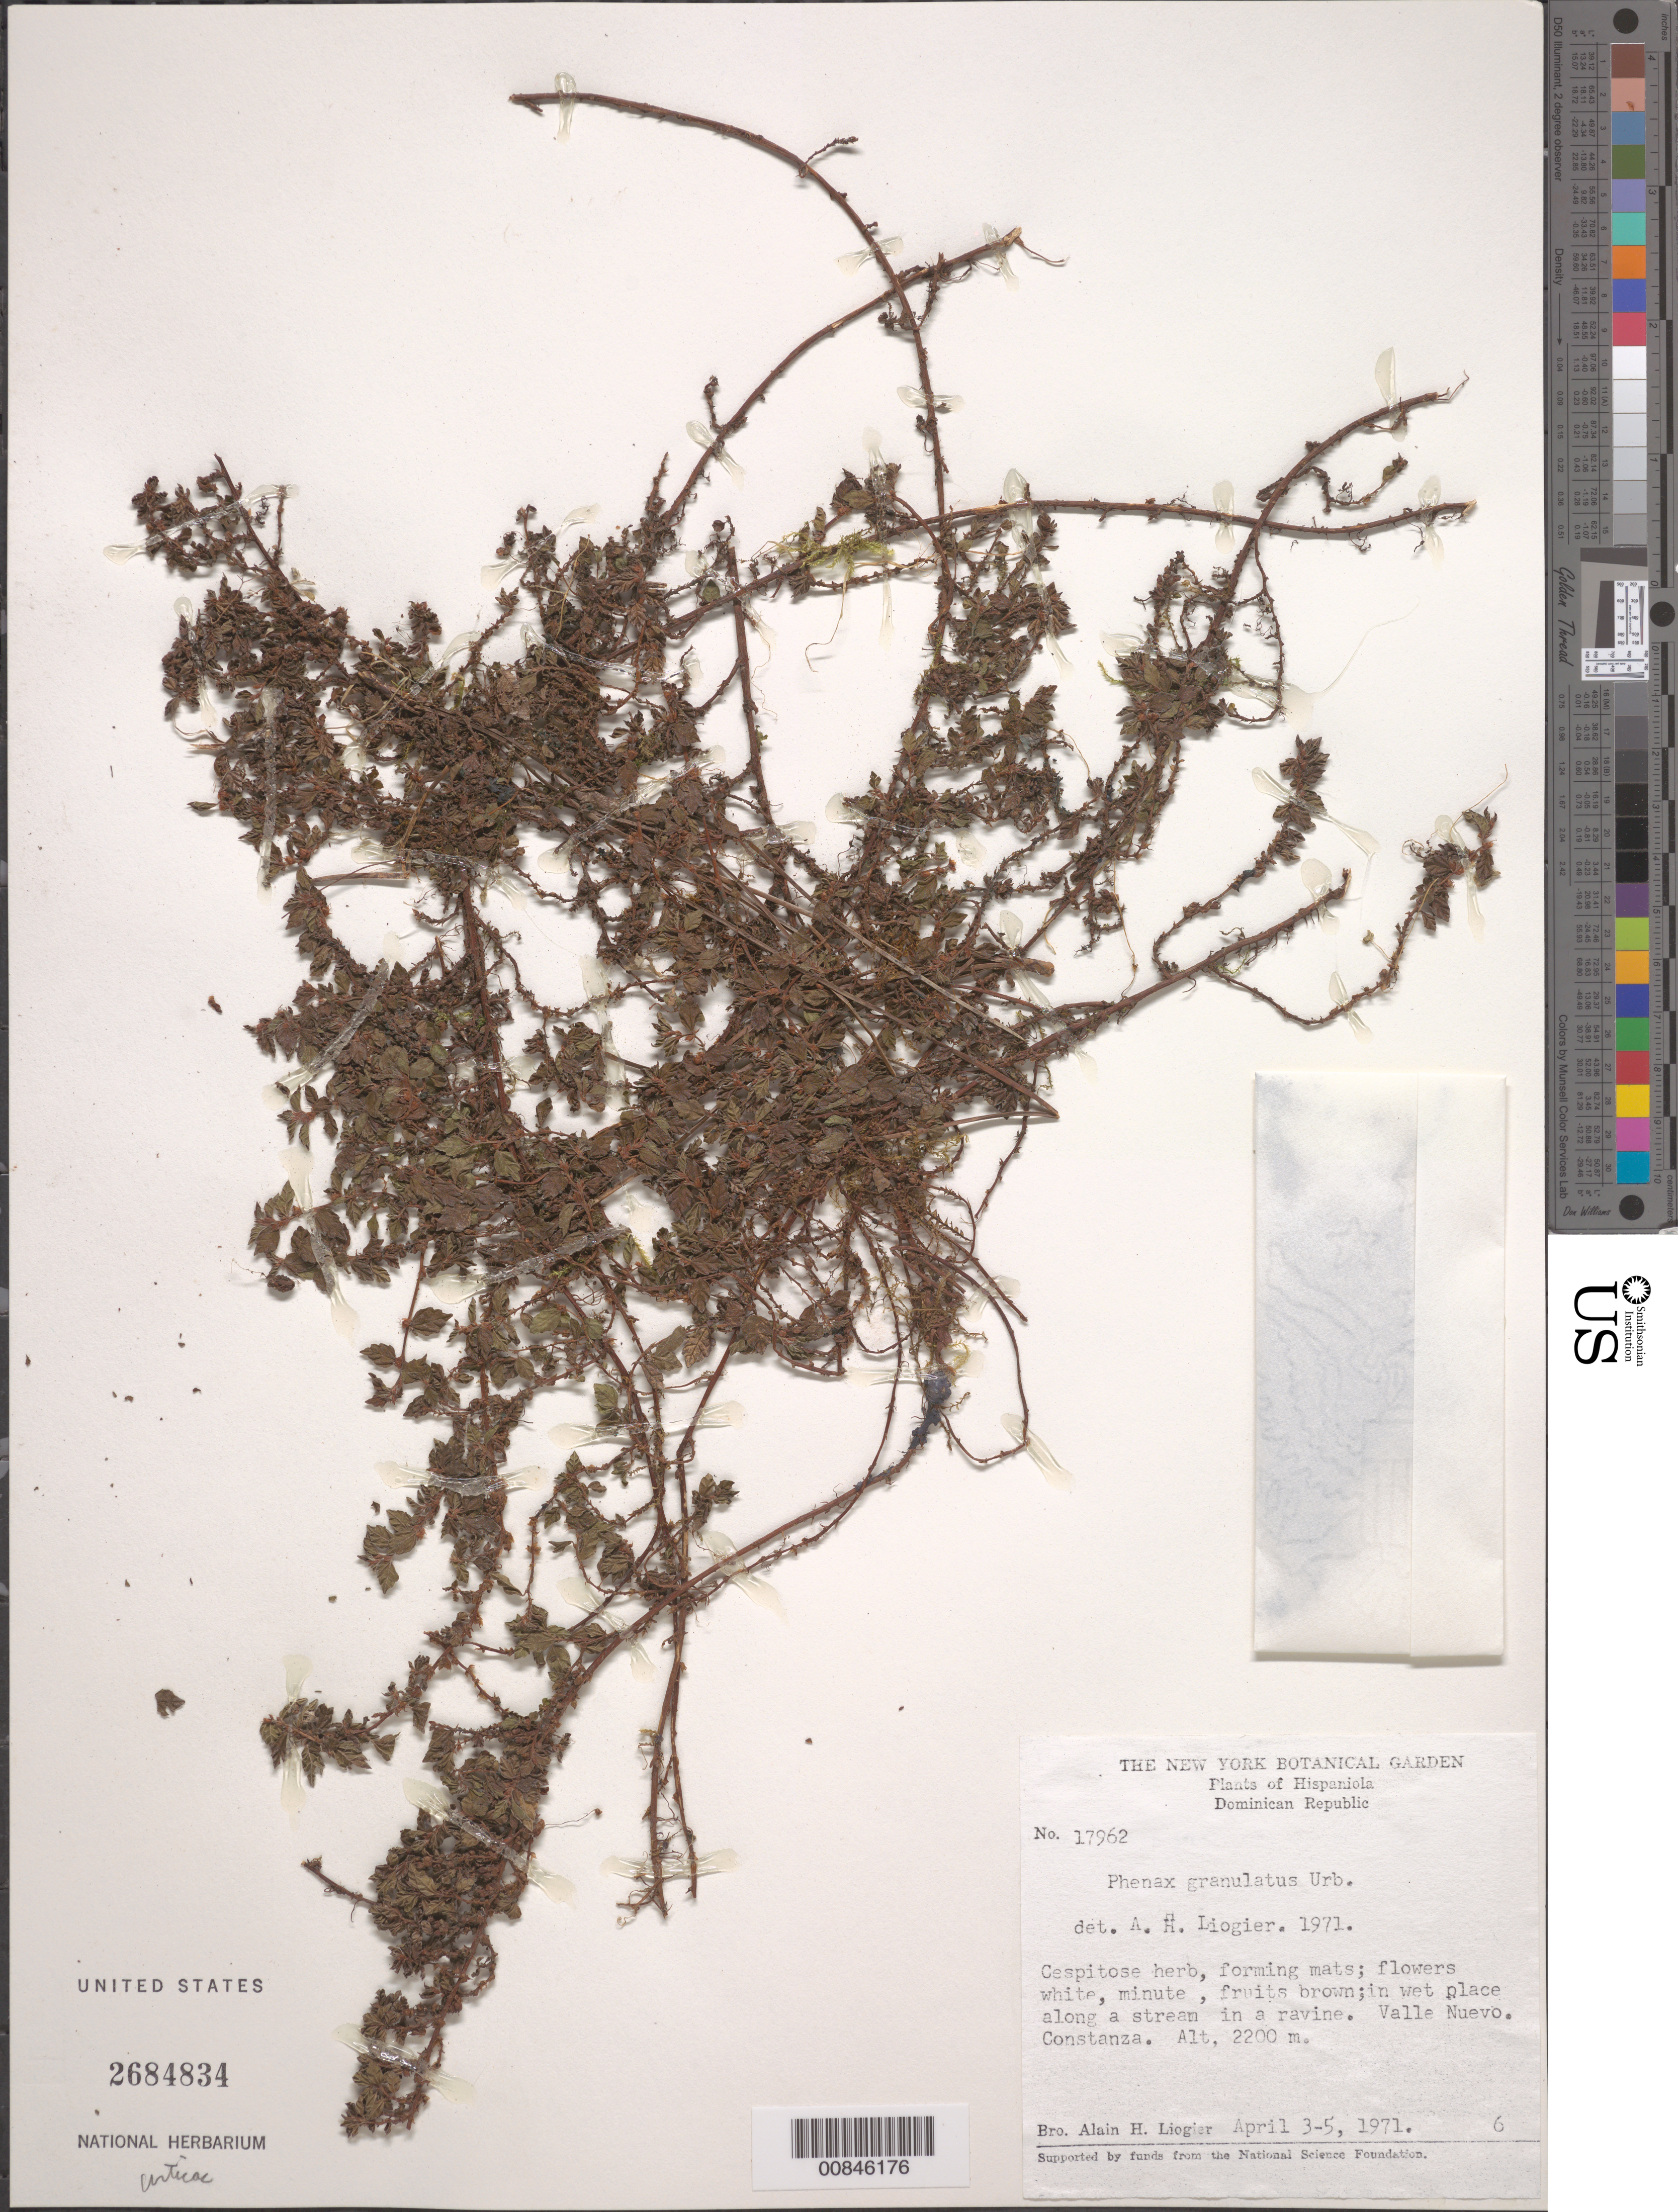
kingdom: Plantae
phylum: Tracheophyta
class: Magnoliopsida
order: Rosales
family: Urticaceae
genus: Phenax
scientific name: Phenax granulatus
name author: Urb.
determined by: Liogier, Alain H.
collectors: A. H. Liogier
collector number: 17962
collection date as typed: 03 Apr 1971 to 05 Apr 1971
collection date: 1971-04-03/1971-04-05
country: Dominican Republic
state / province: La Vega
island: Hispaniola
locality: Valle Nuevo, Constanza.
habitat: In wet place along a stream in a ravine.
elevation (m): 2200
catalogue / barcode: US 2684834